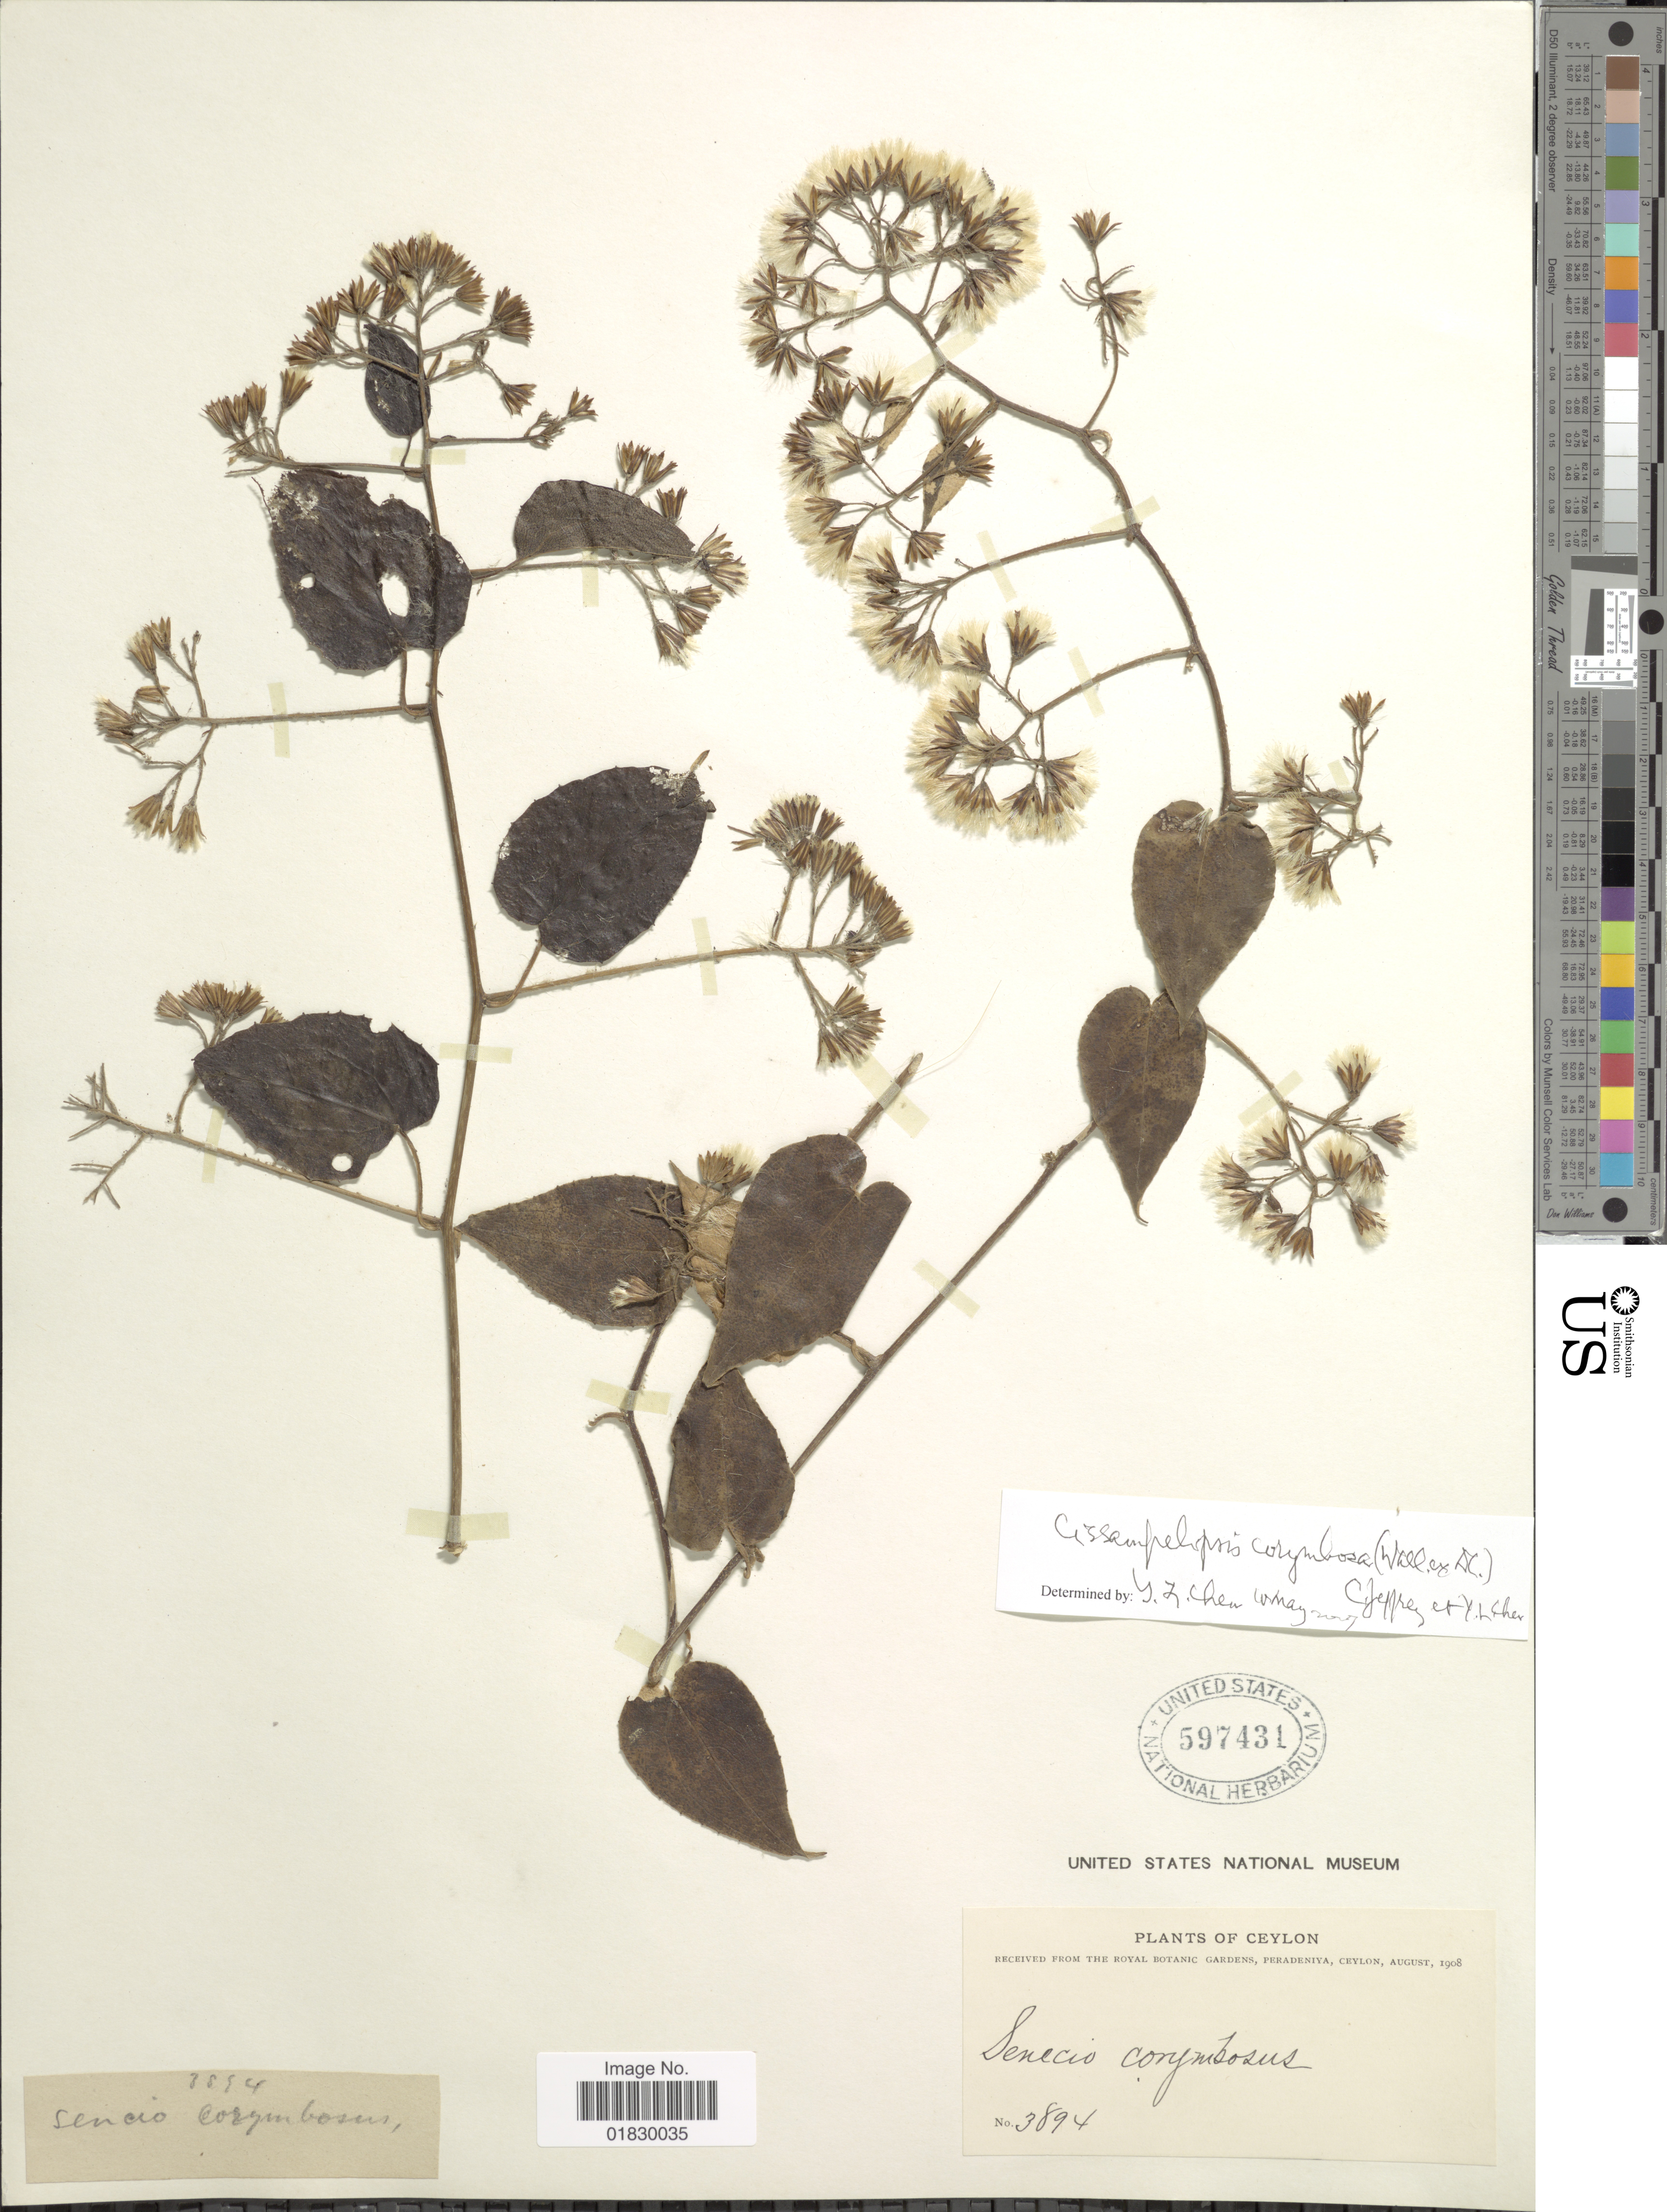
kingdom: Plantae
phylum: Tracheophyta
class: Magnoliopsida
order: Asterales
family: Asteraceae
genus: Cissampelopsis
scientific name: Cissampelopsis corymbosa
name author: (Wall. ex DC.) C. Jeffrey & Y.L. Chen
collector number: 3894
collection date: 1908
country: Sri Lanka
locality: Ceylon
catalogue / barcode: US 597431